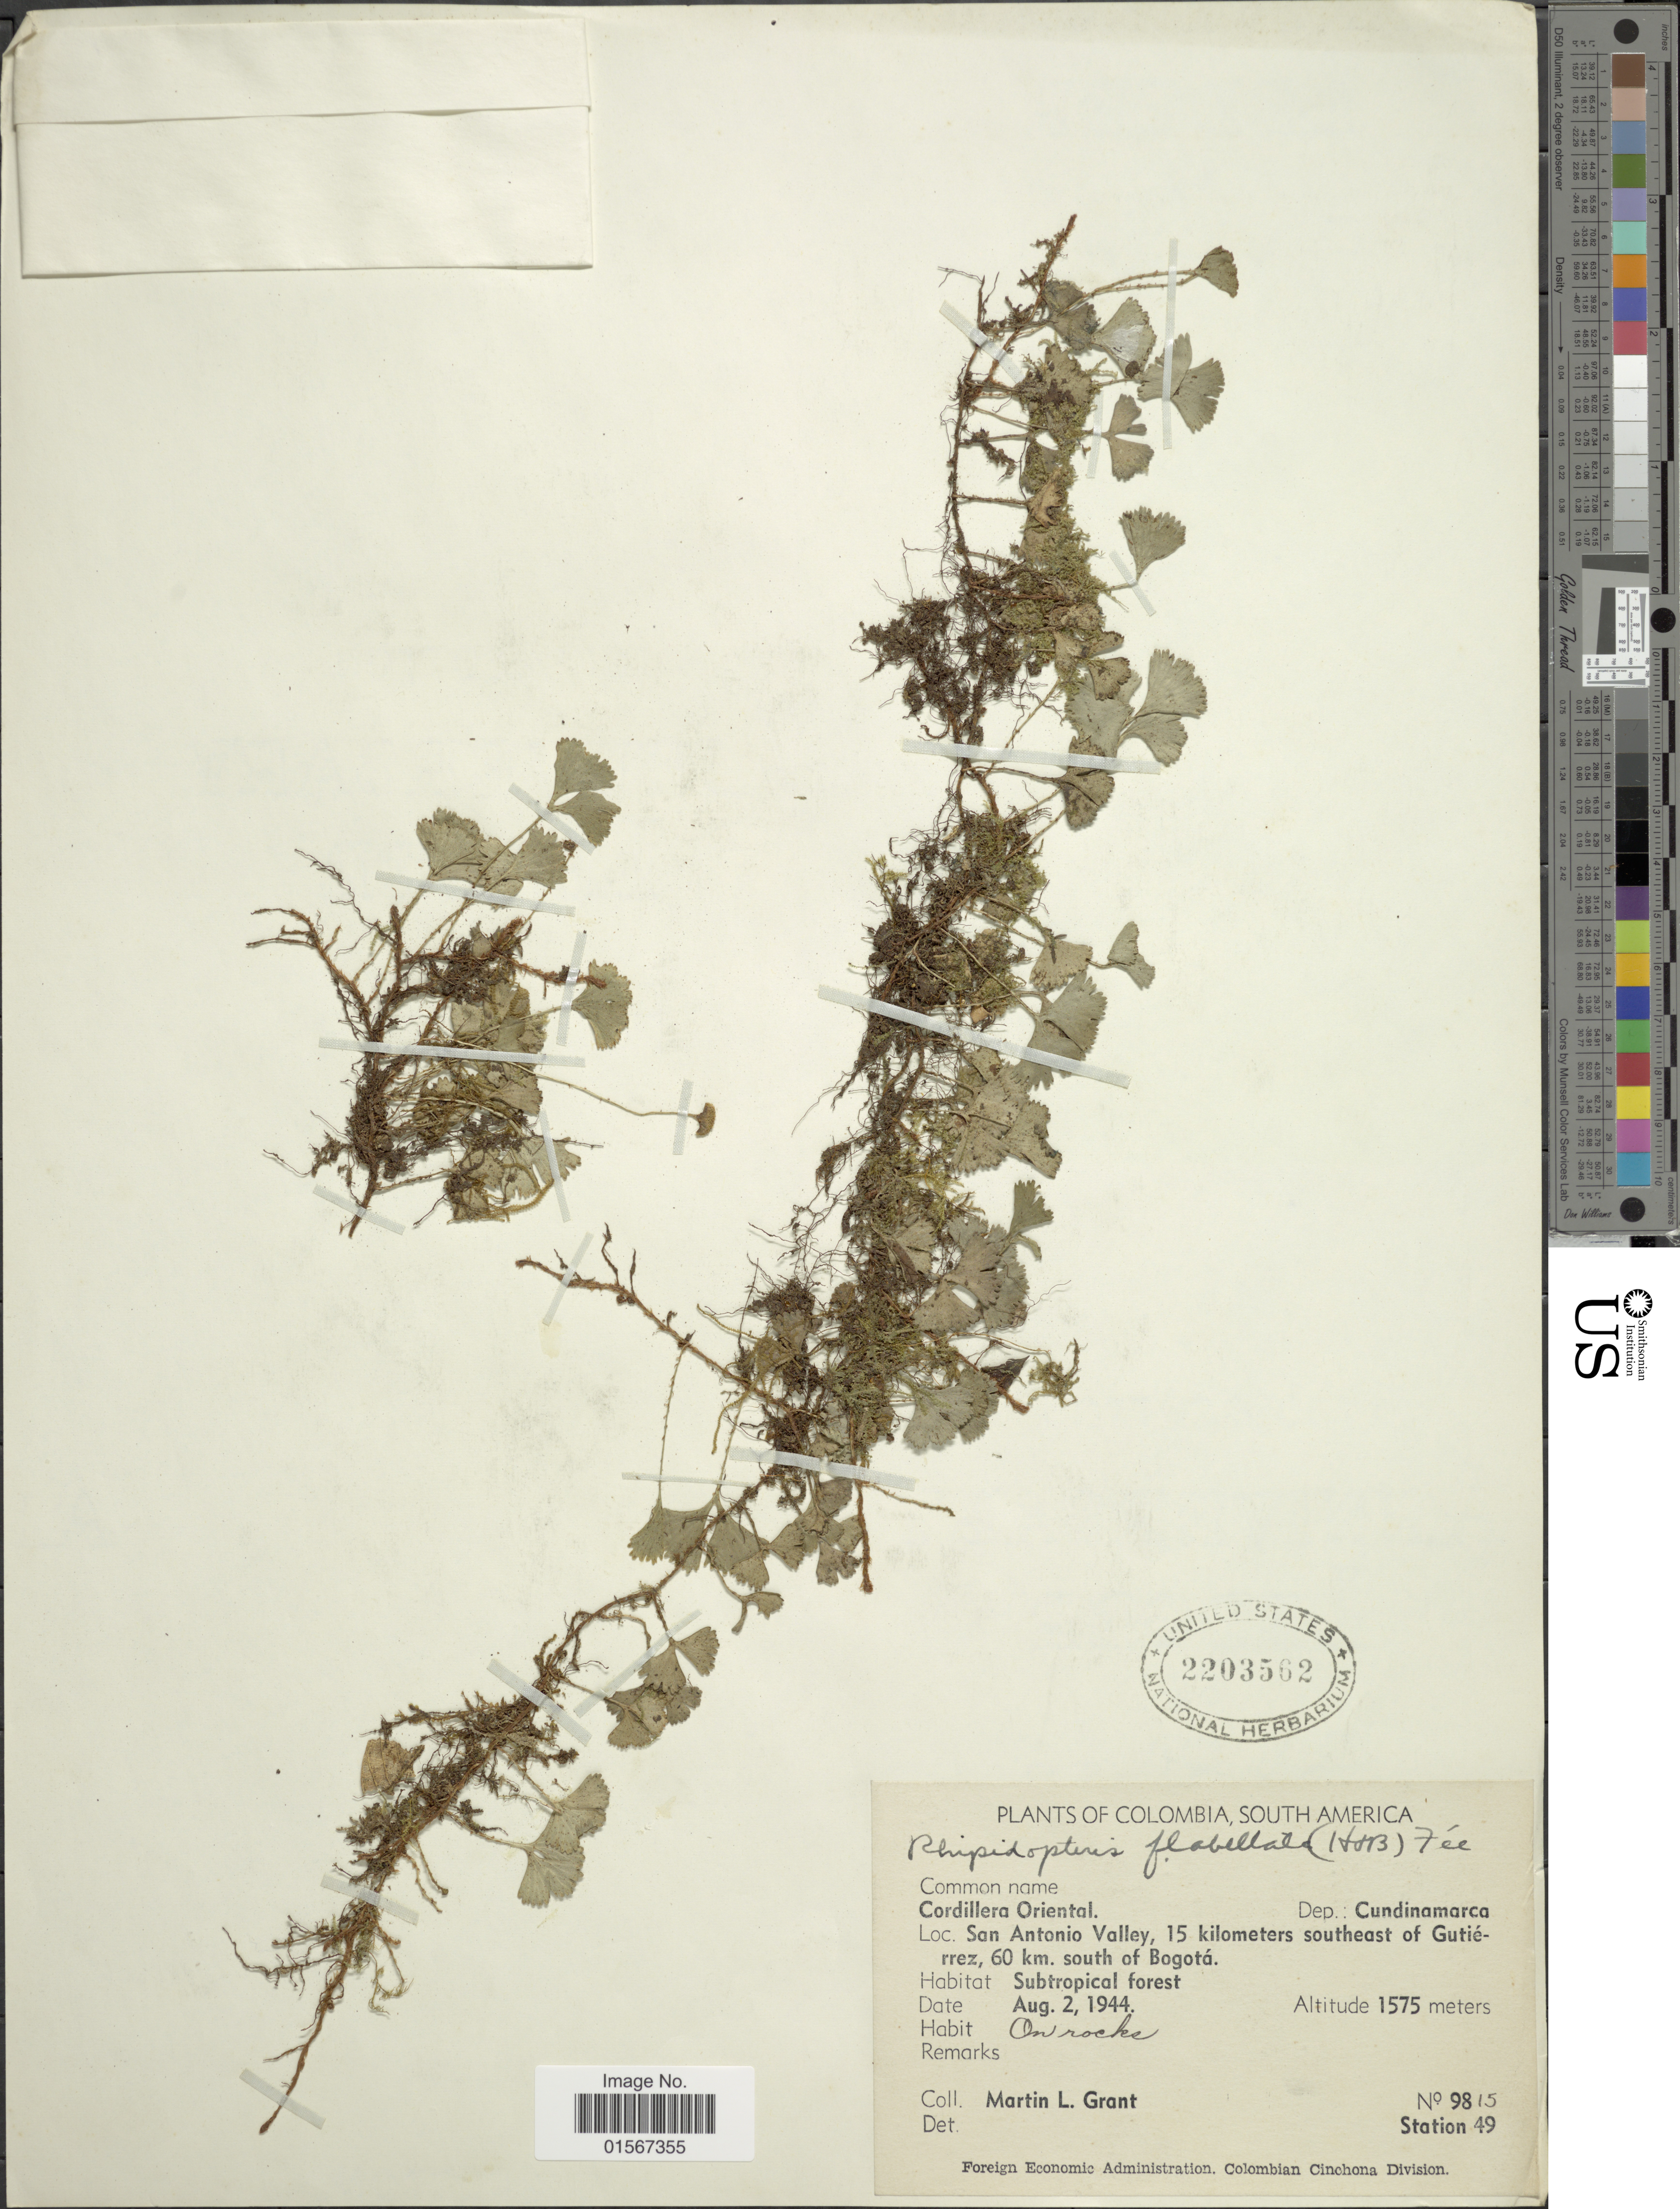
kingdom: Plantae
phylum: Tracheophyta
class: Polypodiopsida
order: Polypodiales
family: Dryopteridaceae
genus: Elaphoglossum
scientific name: Elaphoglossum peltatum f. flabellatum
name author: (Humb. & Bonpl. ex Willd.) Mickel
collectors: M. L. Grant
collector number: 9815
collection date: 1944-08-02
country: Colombia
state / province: Cundinamarca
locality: Colombia, South America, Cordillera Oriental, Dep. Cundinamarca, San Antonio Valley, 15 kilomters southeast of Gutiérrez, 60 km. south of Bogotá.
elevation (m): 1578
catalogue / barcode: US 2203562